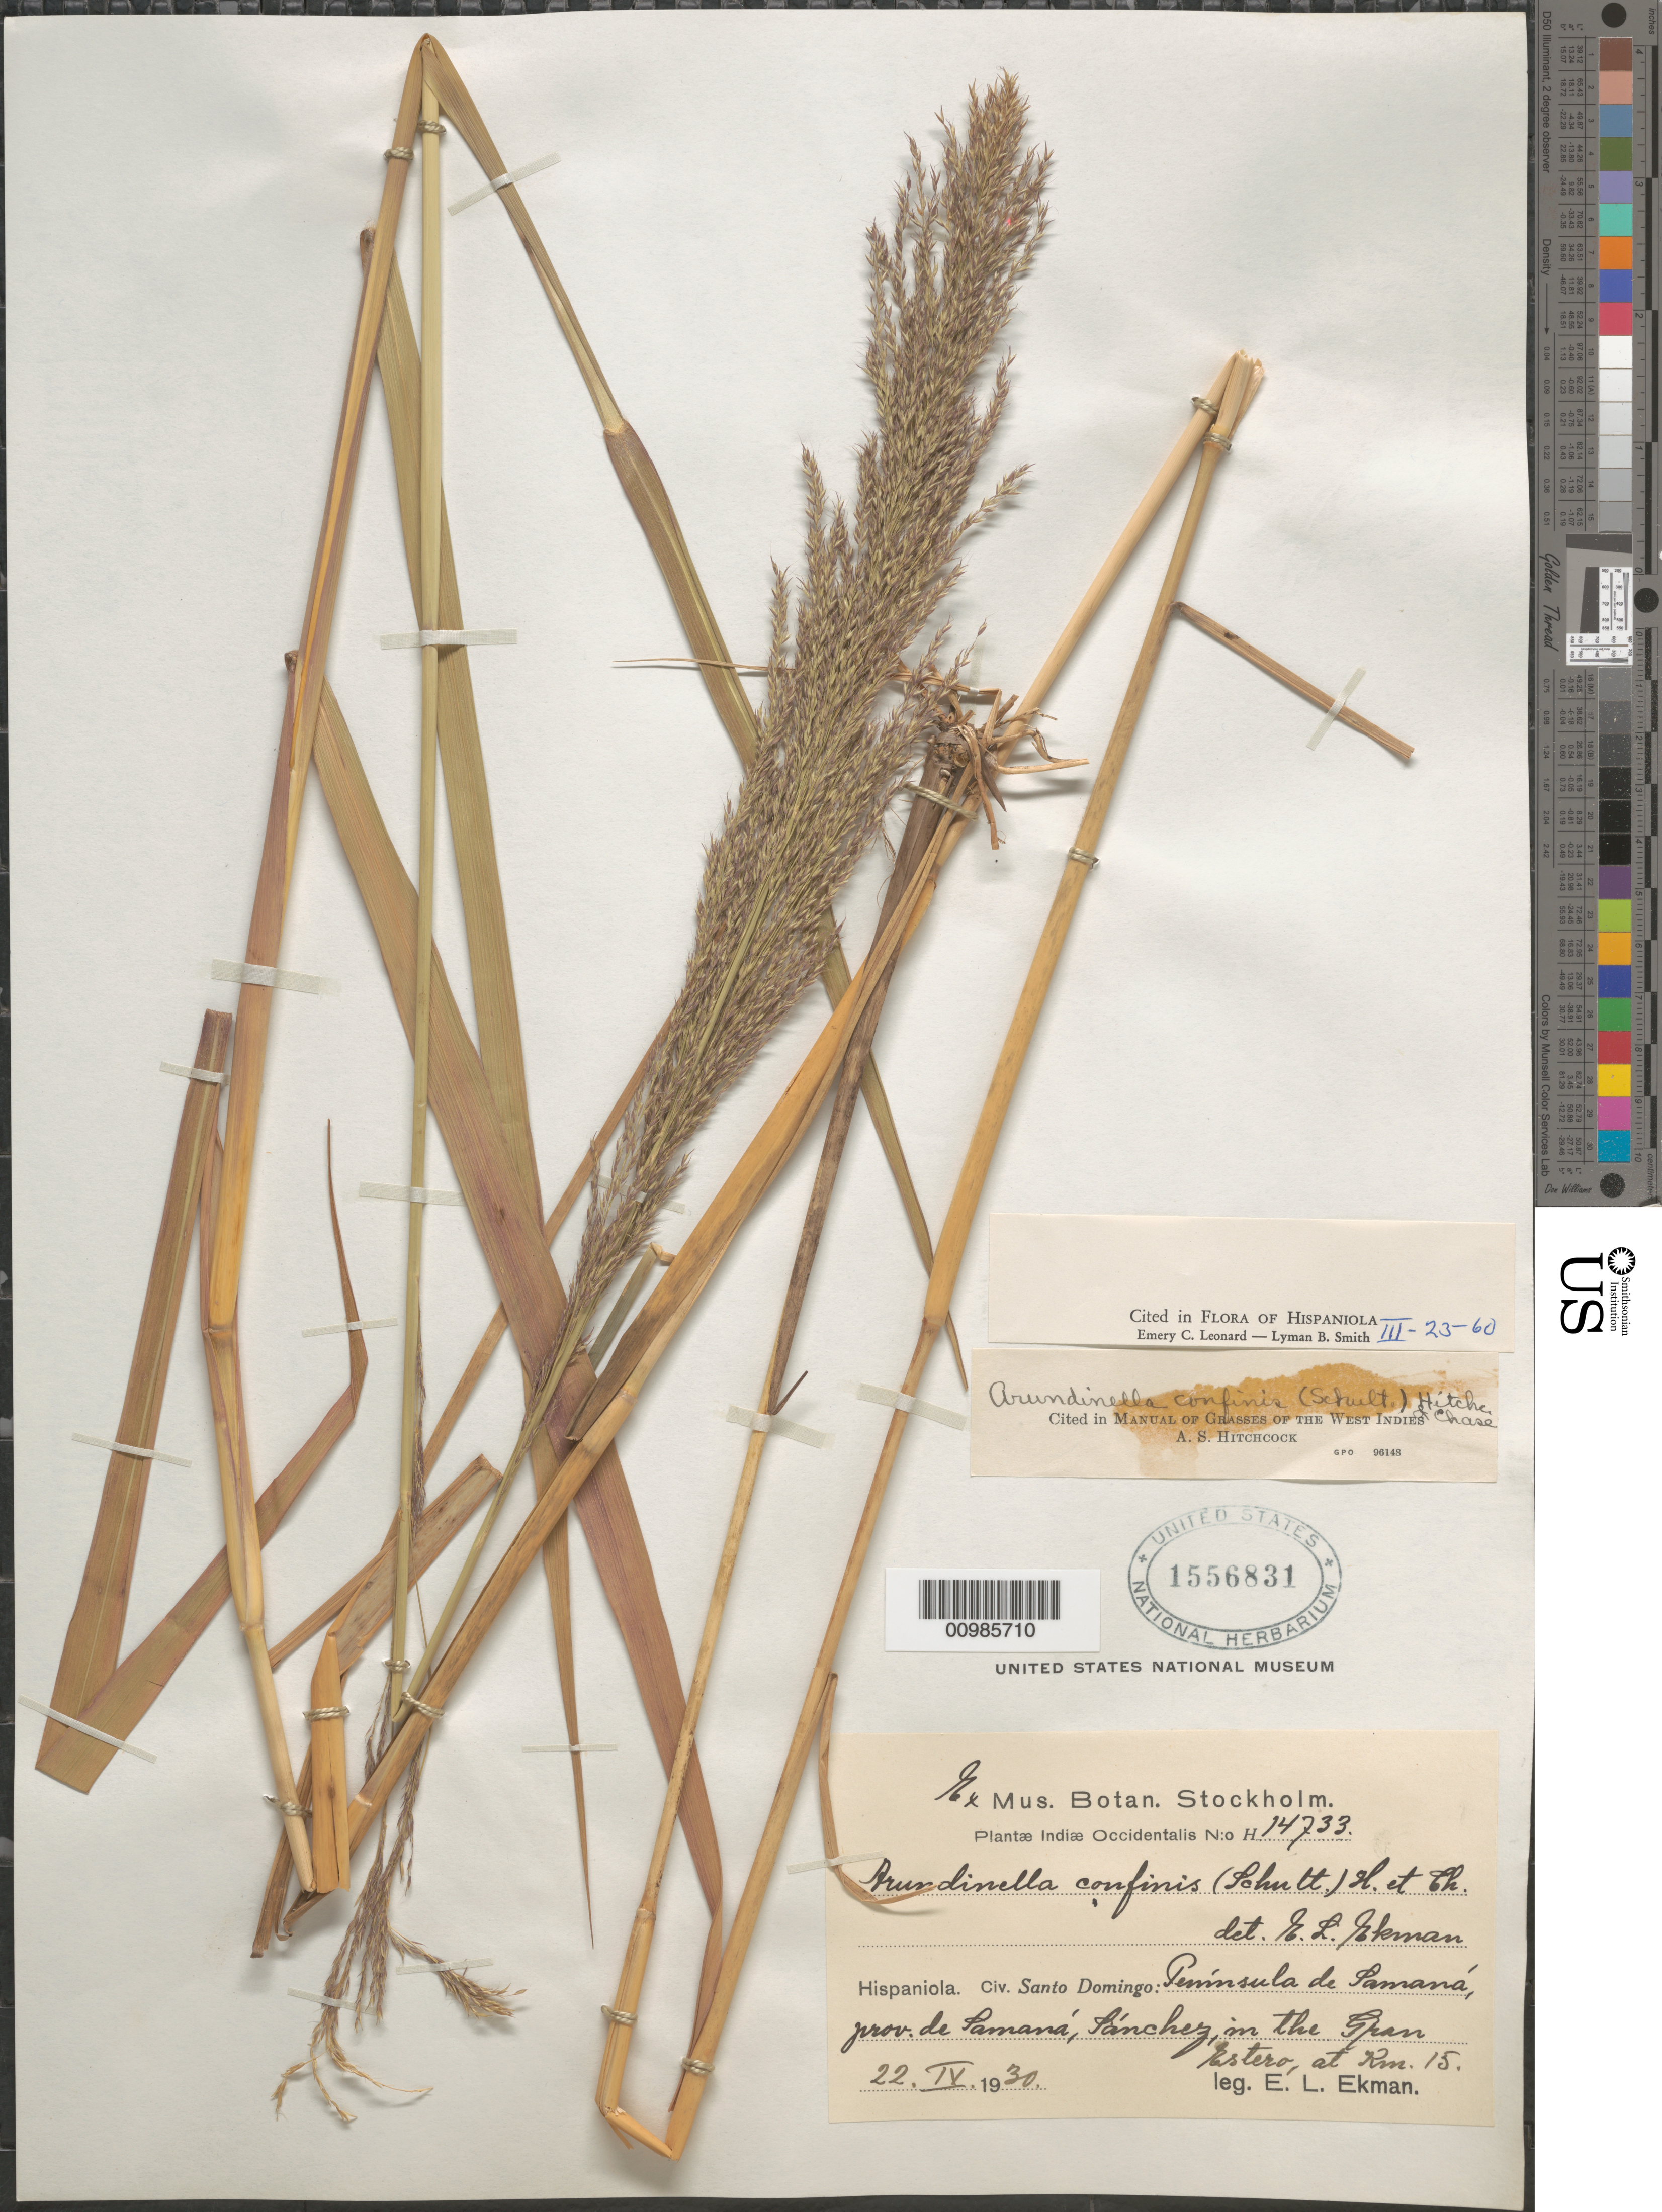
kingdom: Plantae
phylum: Tracheophyta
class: Liliopsida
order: Poales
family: Poaceae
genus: Arundinella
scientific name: Arundinella hispida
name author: (Humb. & Bonpl. ex Willd.) Kuntze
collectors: E. L. Ekman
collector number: H 14733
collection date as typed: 22 Apr 1930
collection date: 1930-04-22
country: Dominican Republic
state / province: Samaná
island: Hispaniola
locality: Peninsula de Samana, Sanchez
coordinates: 0 N, 0 E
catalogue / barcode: US 1556831